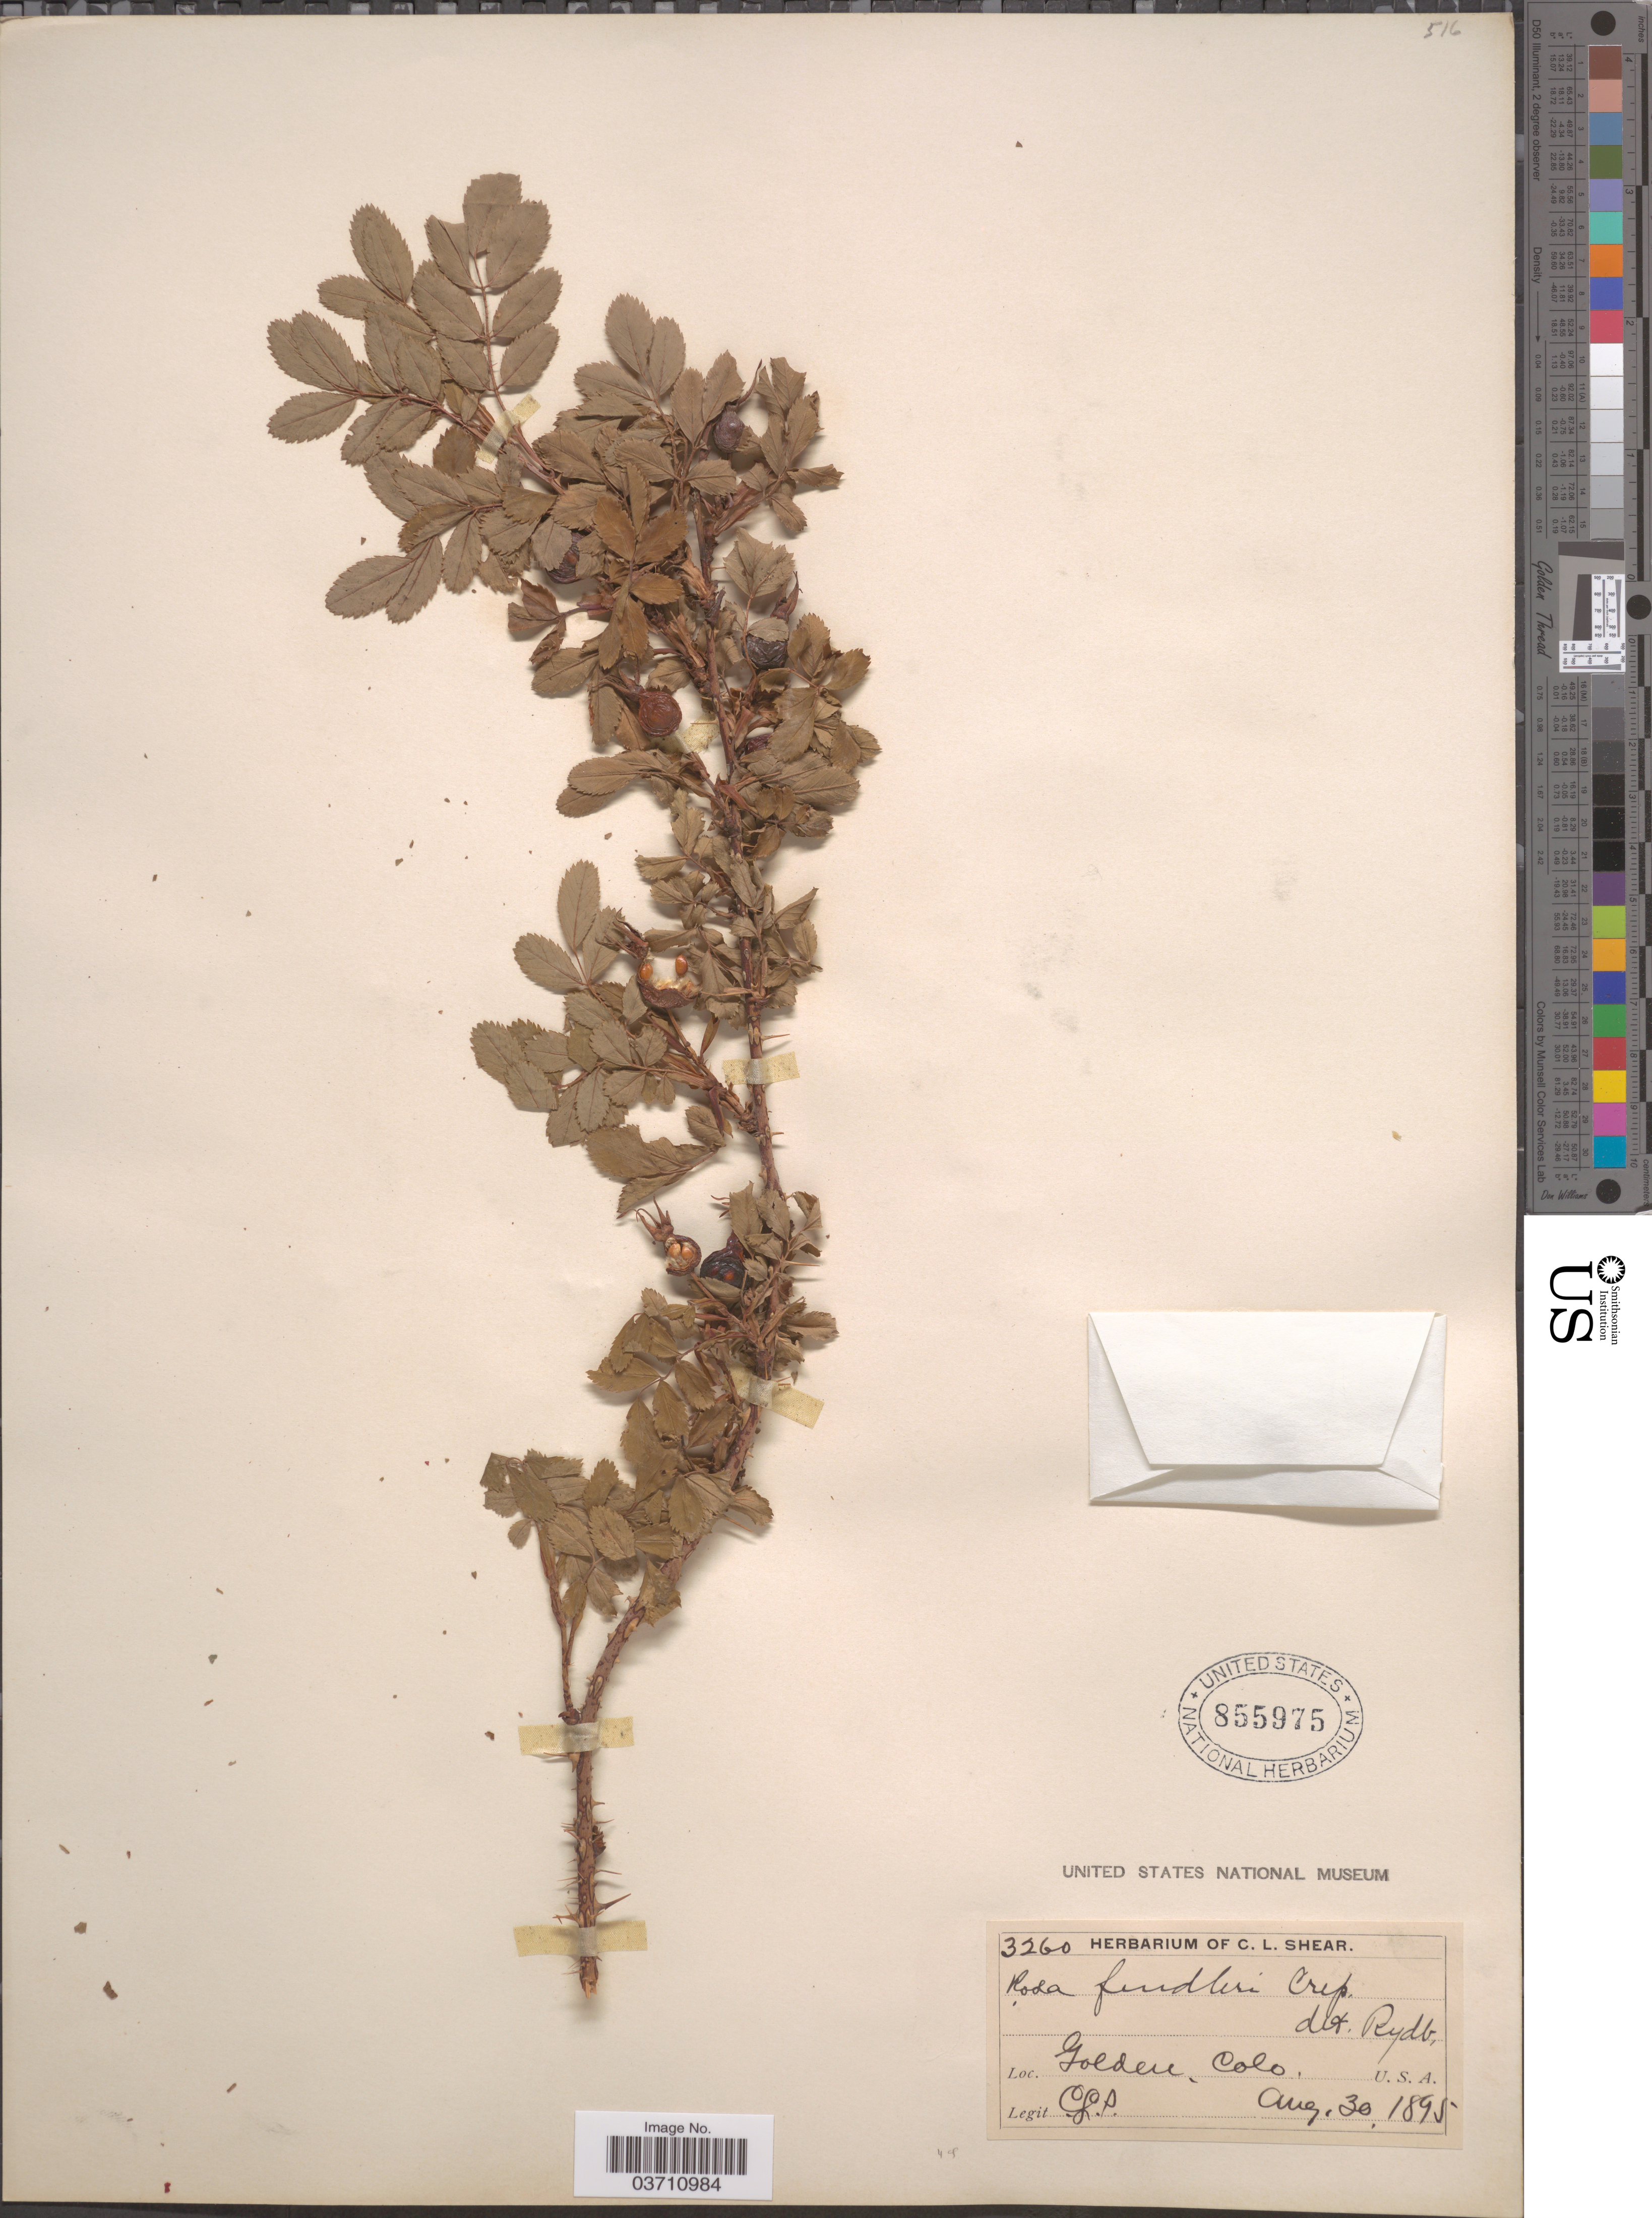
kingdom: Plantae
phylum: Tracheophyta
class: Magnoliopsida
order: Rosales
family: Rosaceae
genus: Rosa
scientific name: Rosa fendleri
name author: Crép.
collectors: C. L. Shear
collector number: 3260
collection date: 1895-08-30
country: United States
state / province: Colorado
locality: Golden.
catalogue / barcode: US 855975